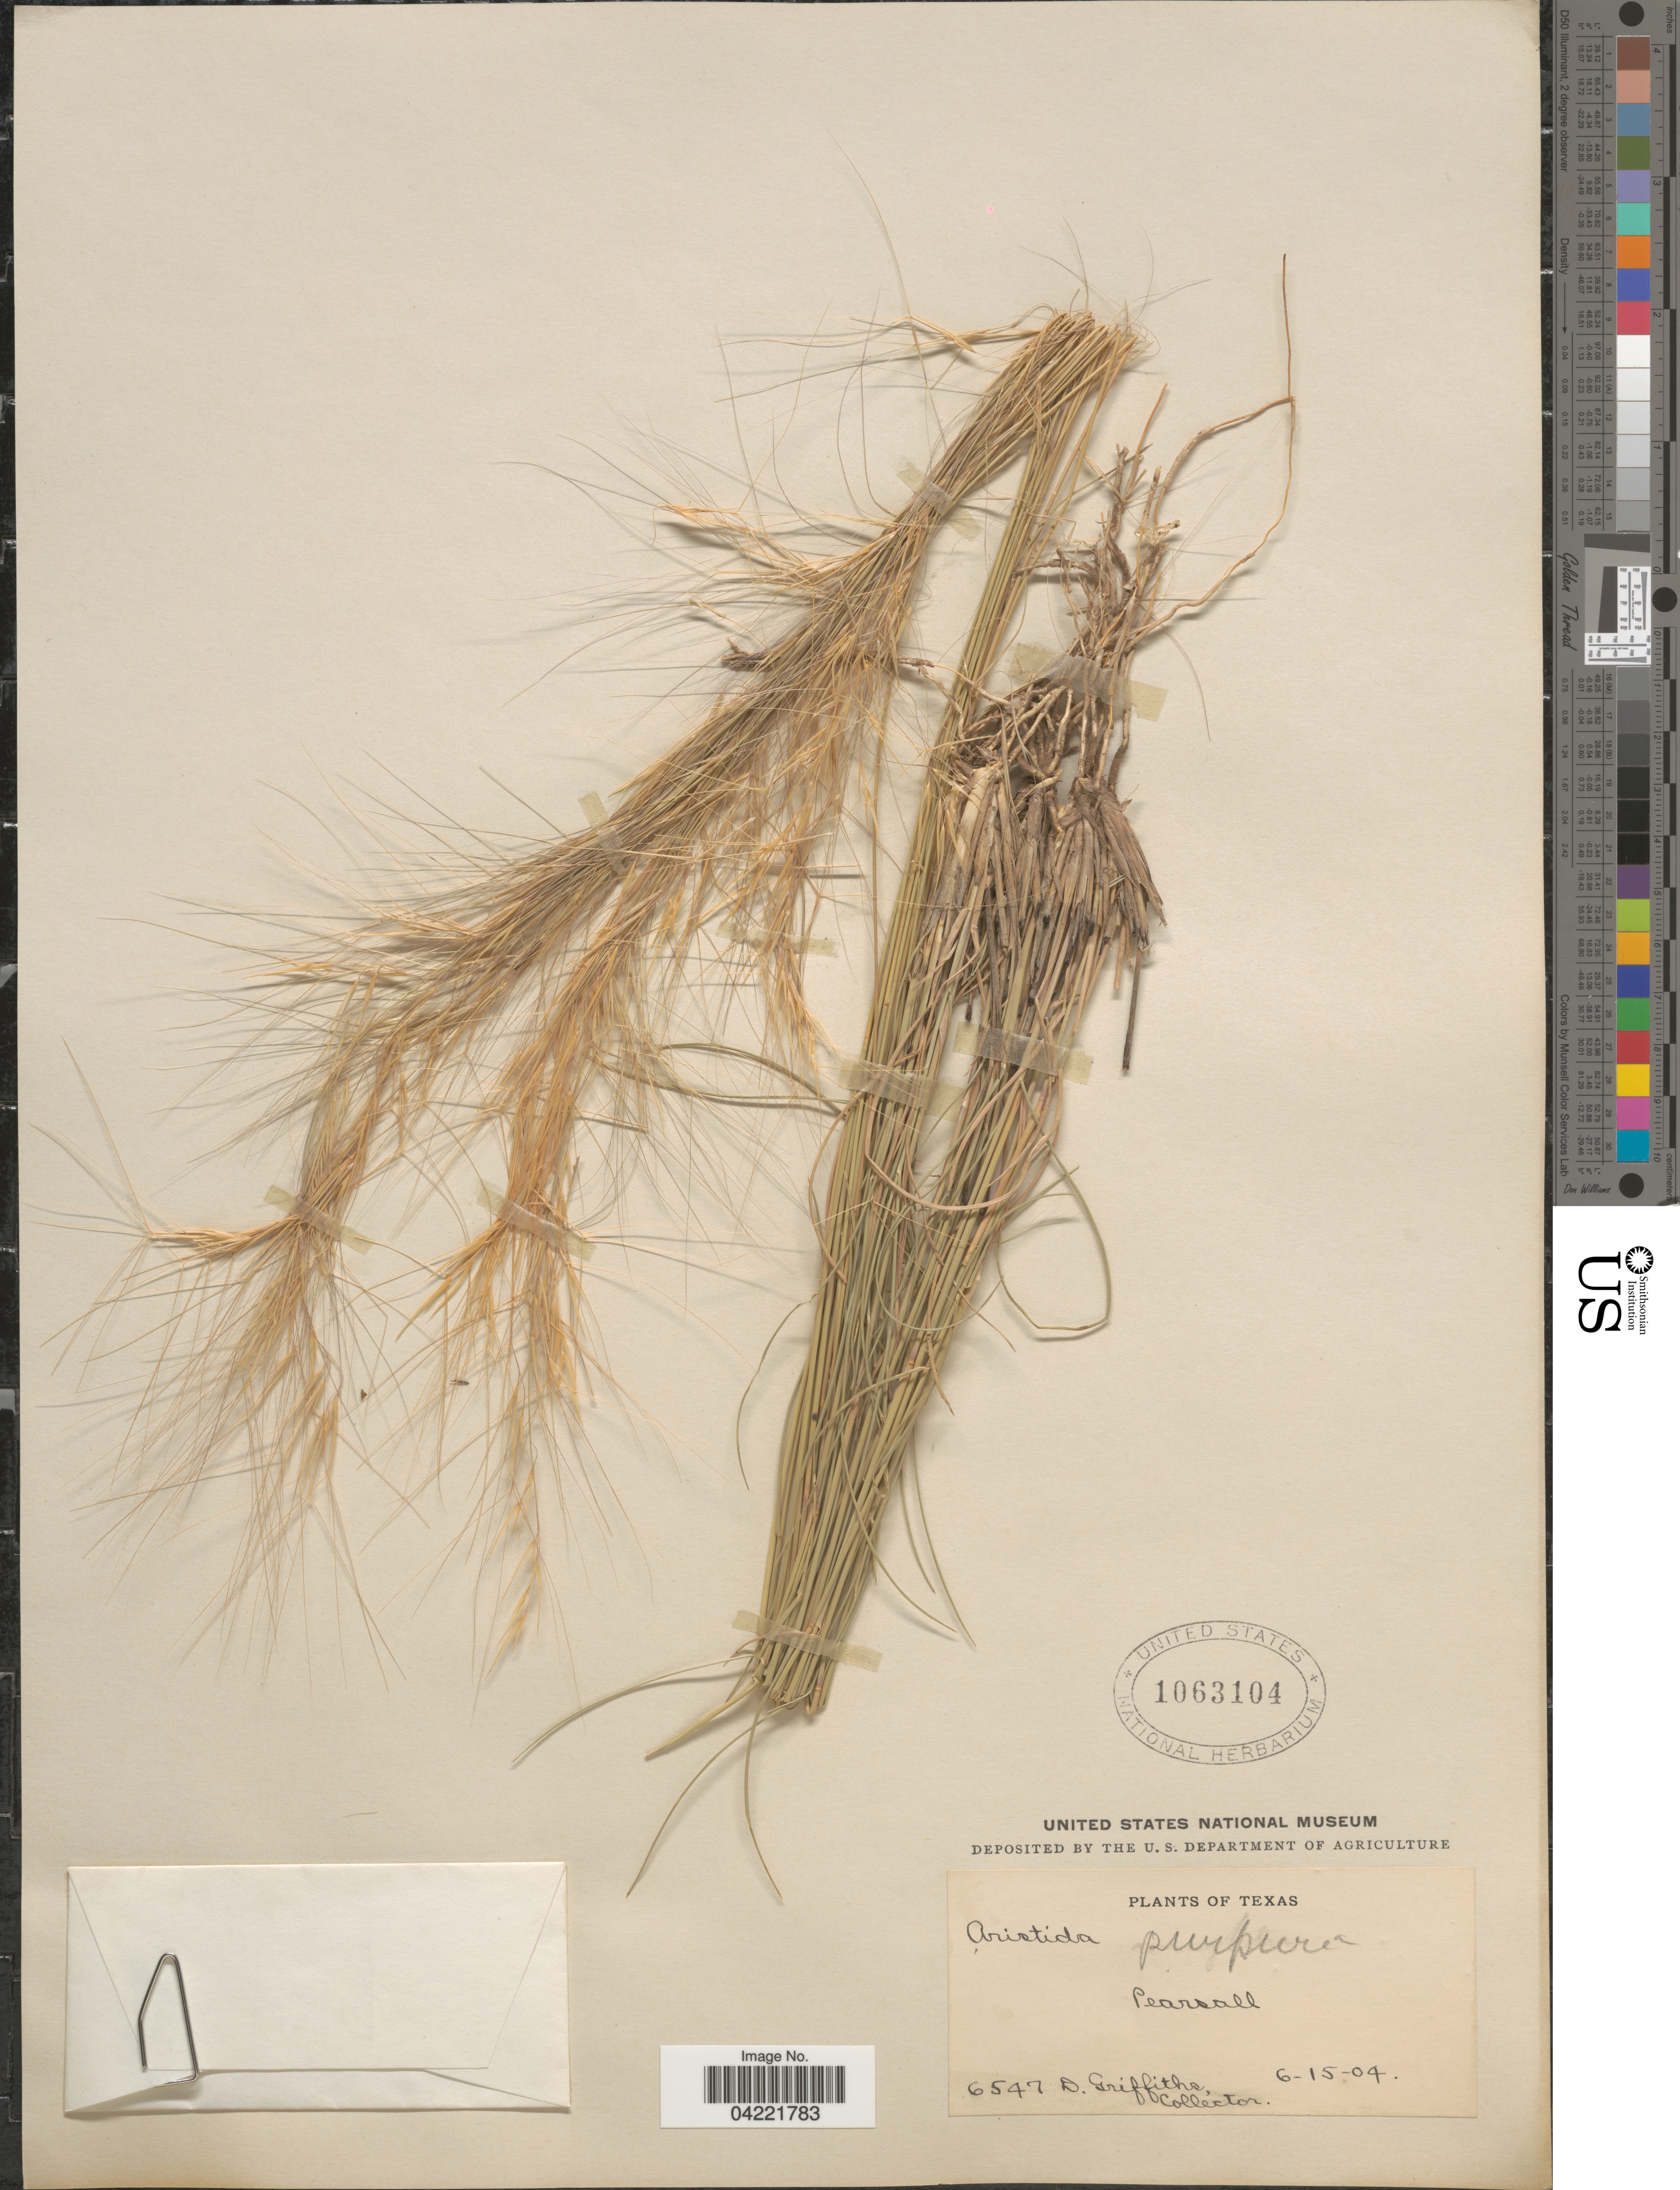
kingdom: Plantae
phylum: Tracheophyta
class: Liliopsida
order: Poales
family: Poaceae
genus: Aristida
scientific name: Aristida purpurea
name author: Nutt.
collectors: D. Griffiths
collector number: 6547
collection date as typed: Transcribed d/m/y: 15/6/4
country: United States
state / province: Texas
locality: Pearsall.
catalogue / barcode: US 1063104